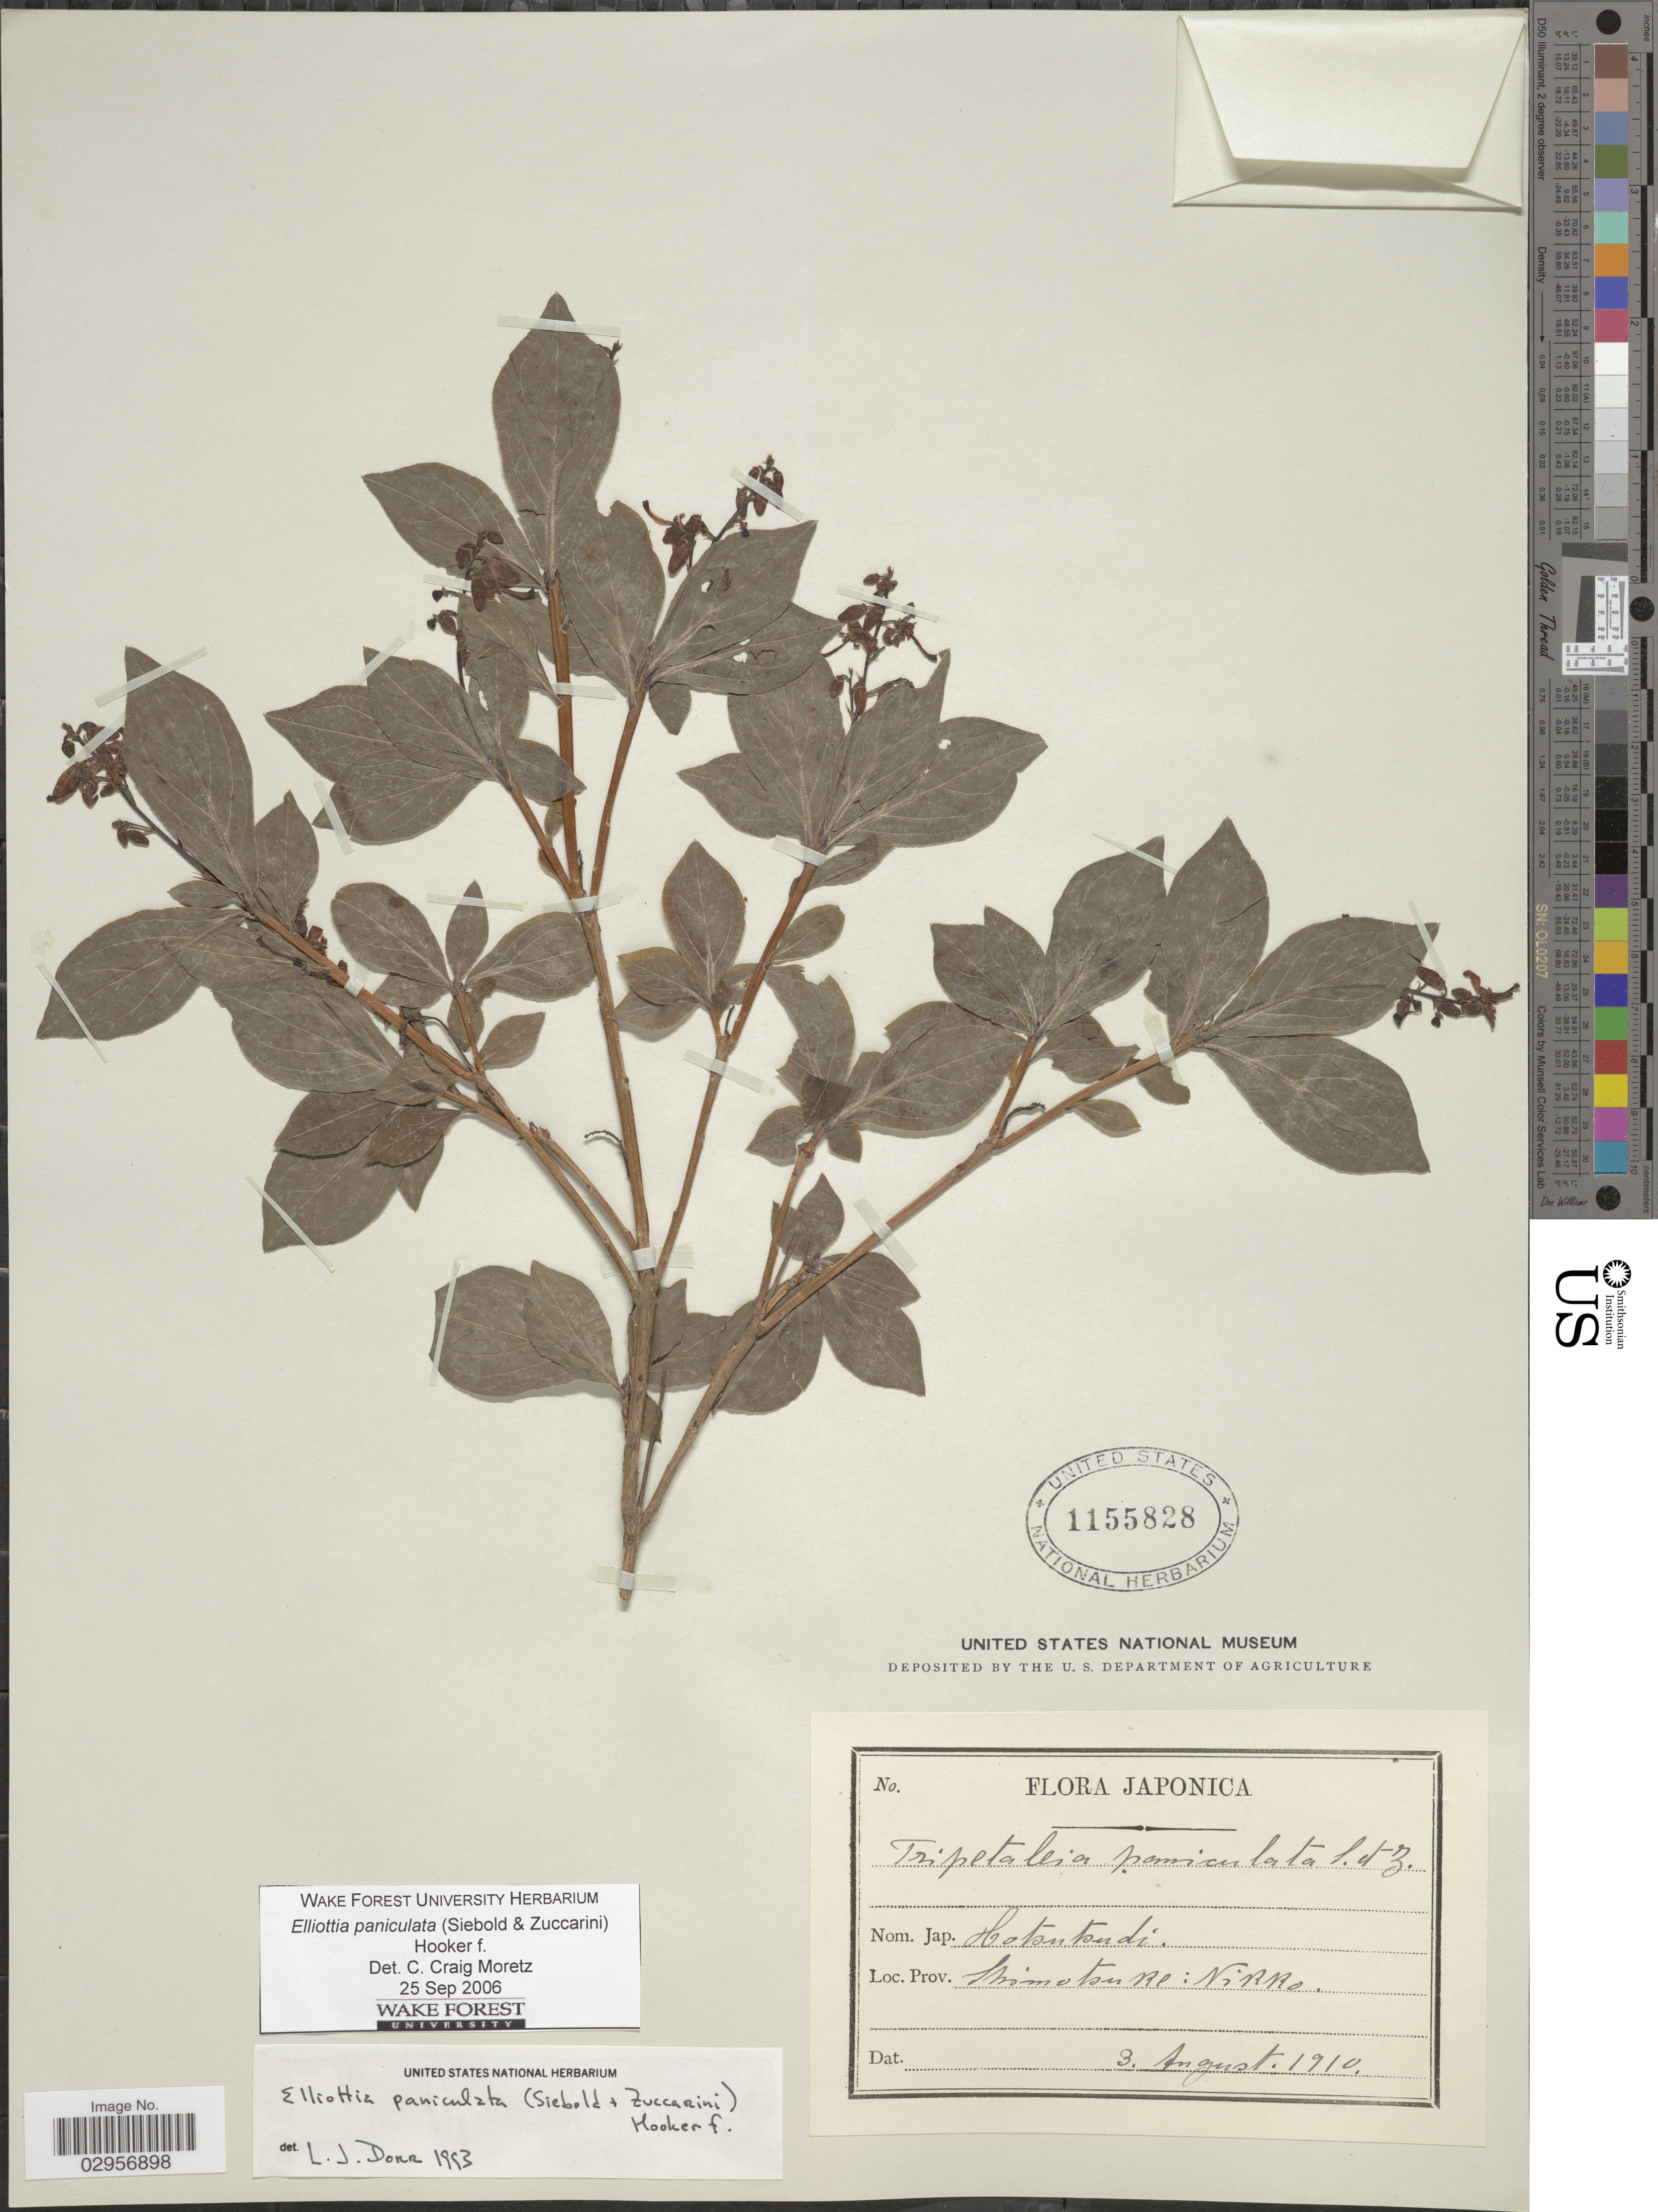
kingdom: Plantae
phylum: Tracheophyta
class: Magnoliopsida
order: Ericales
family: Ericaceae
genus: Elliottia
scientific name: Elliottia paniculata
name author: (Siebold & Zucc.) Benth. & Hook. f.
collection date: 1910-08-03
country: Japan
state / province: Totigi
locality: Japonica, Mismotsuro: Nikko.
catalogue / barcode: US 1155828